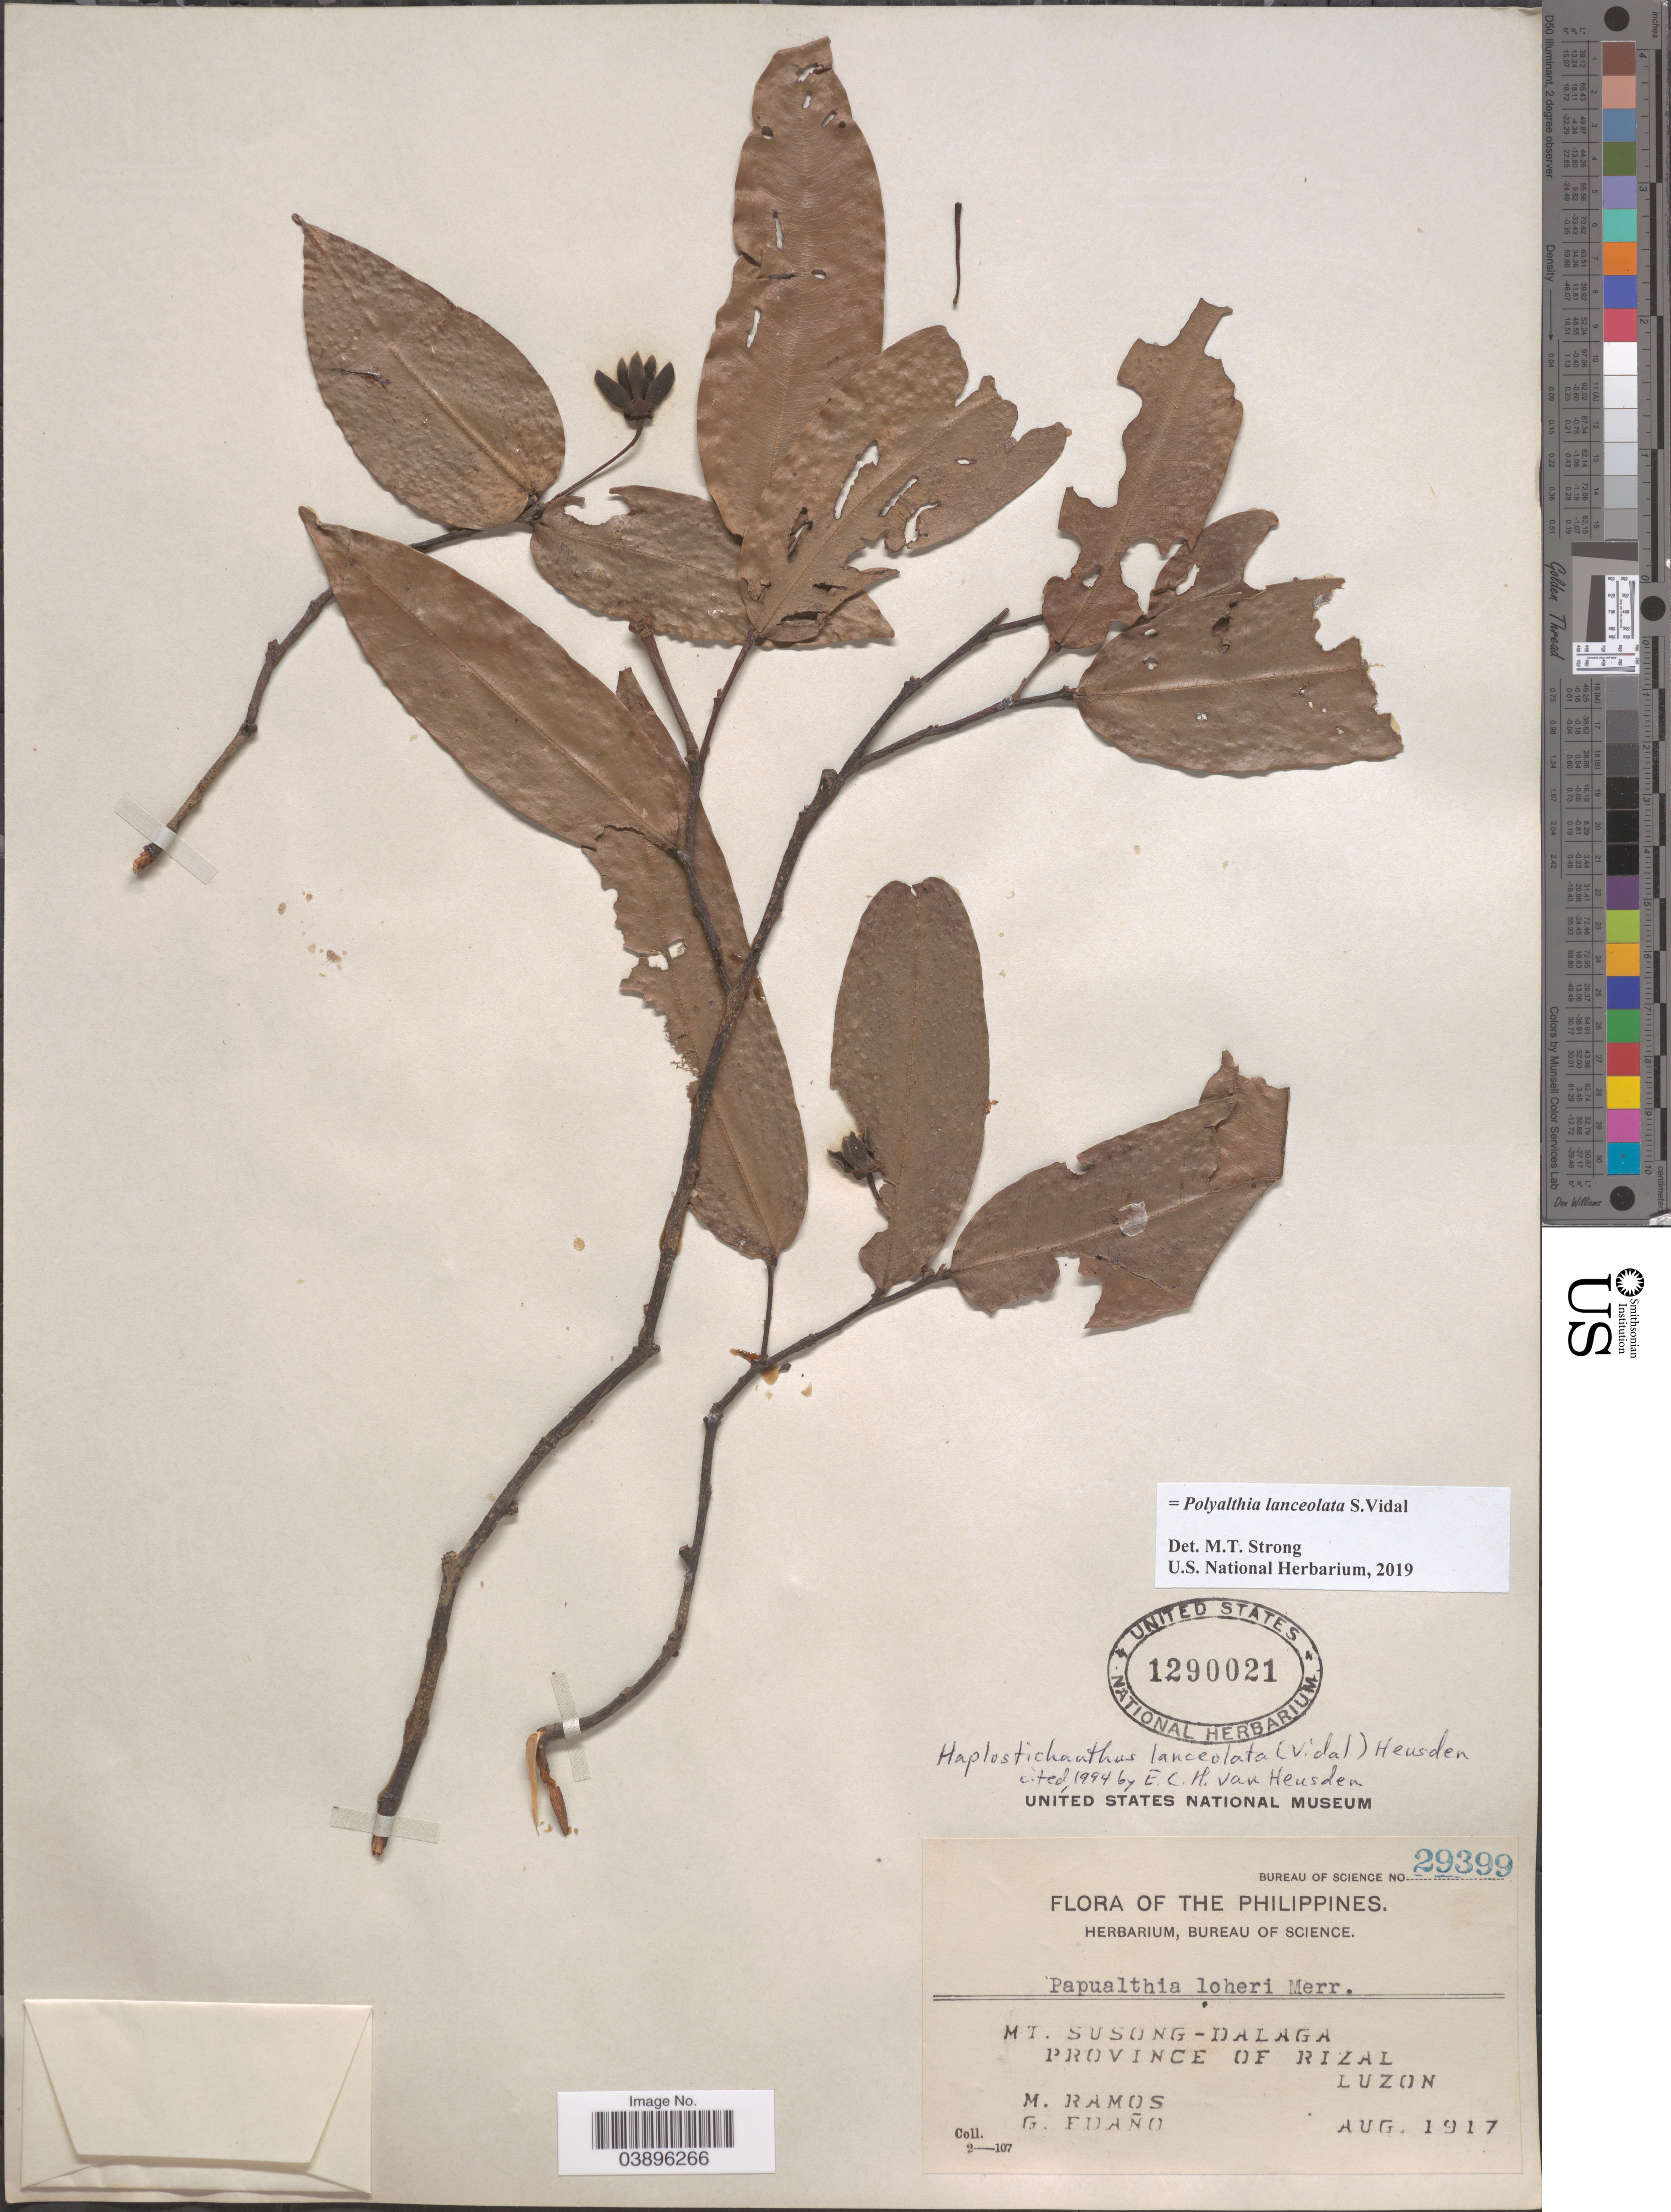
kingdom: Plantae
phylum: Tracheophyta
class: Magnoliopsida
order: Magnoliales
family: Annonaceae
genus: Polyalthia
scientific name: Polyalthia lanceolata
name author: S. Vidal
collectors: M. Ramos & G. Edaño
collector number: Bureau of Science 29399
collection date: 1917-08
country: Philippines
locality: Mt. Susong-Dalaga. Province of Rizal. Luzon.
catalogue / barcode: US 1290021